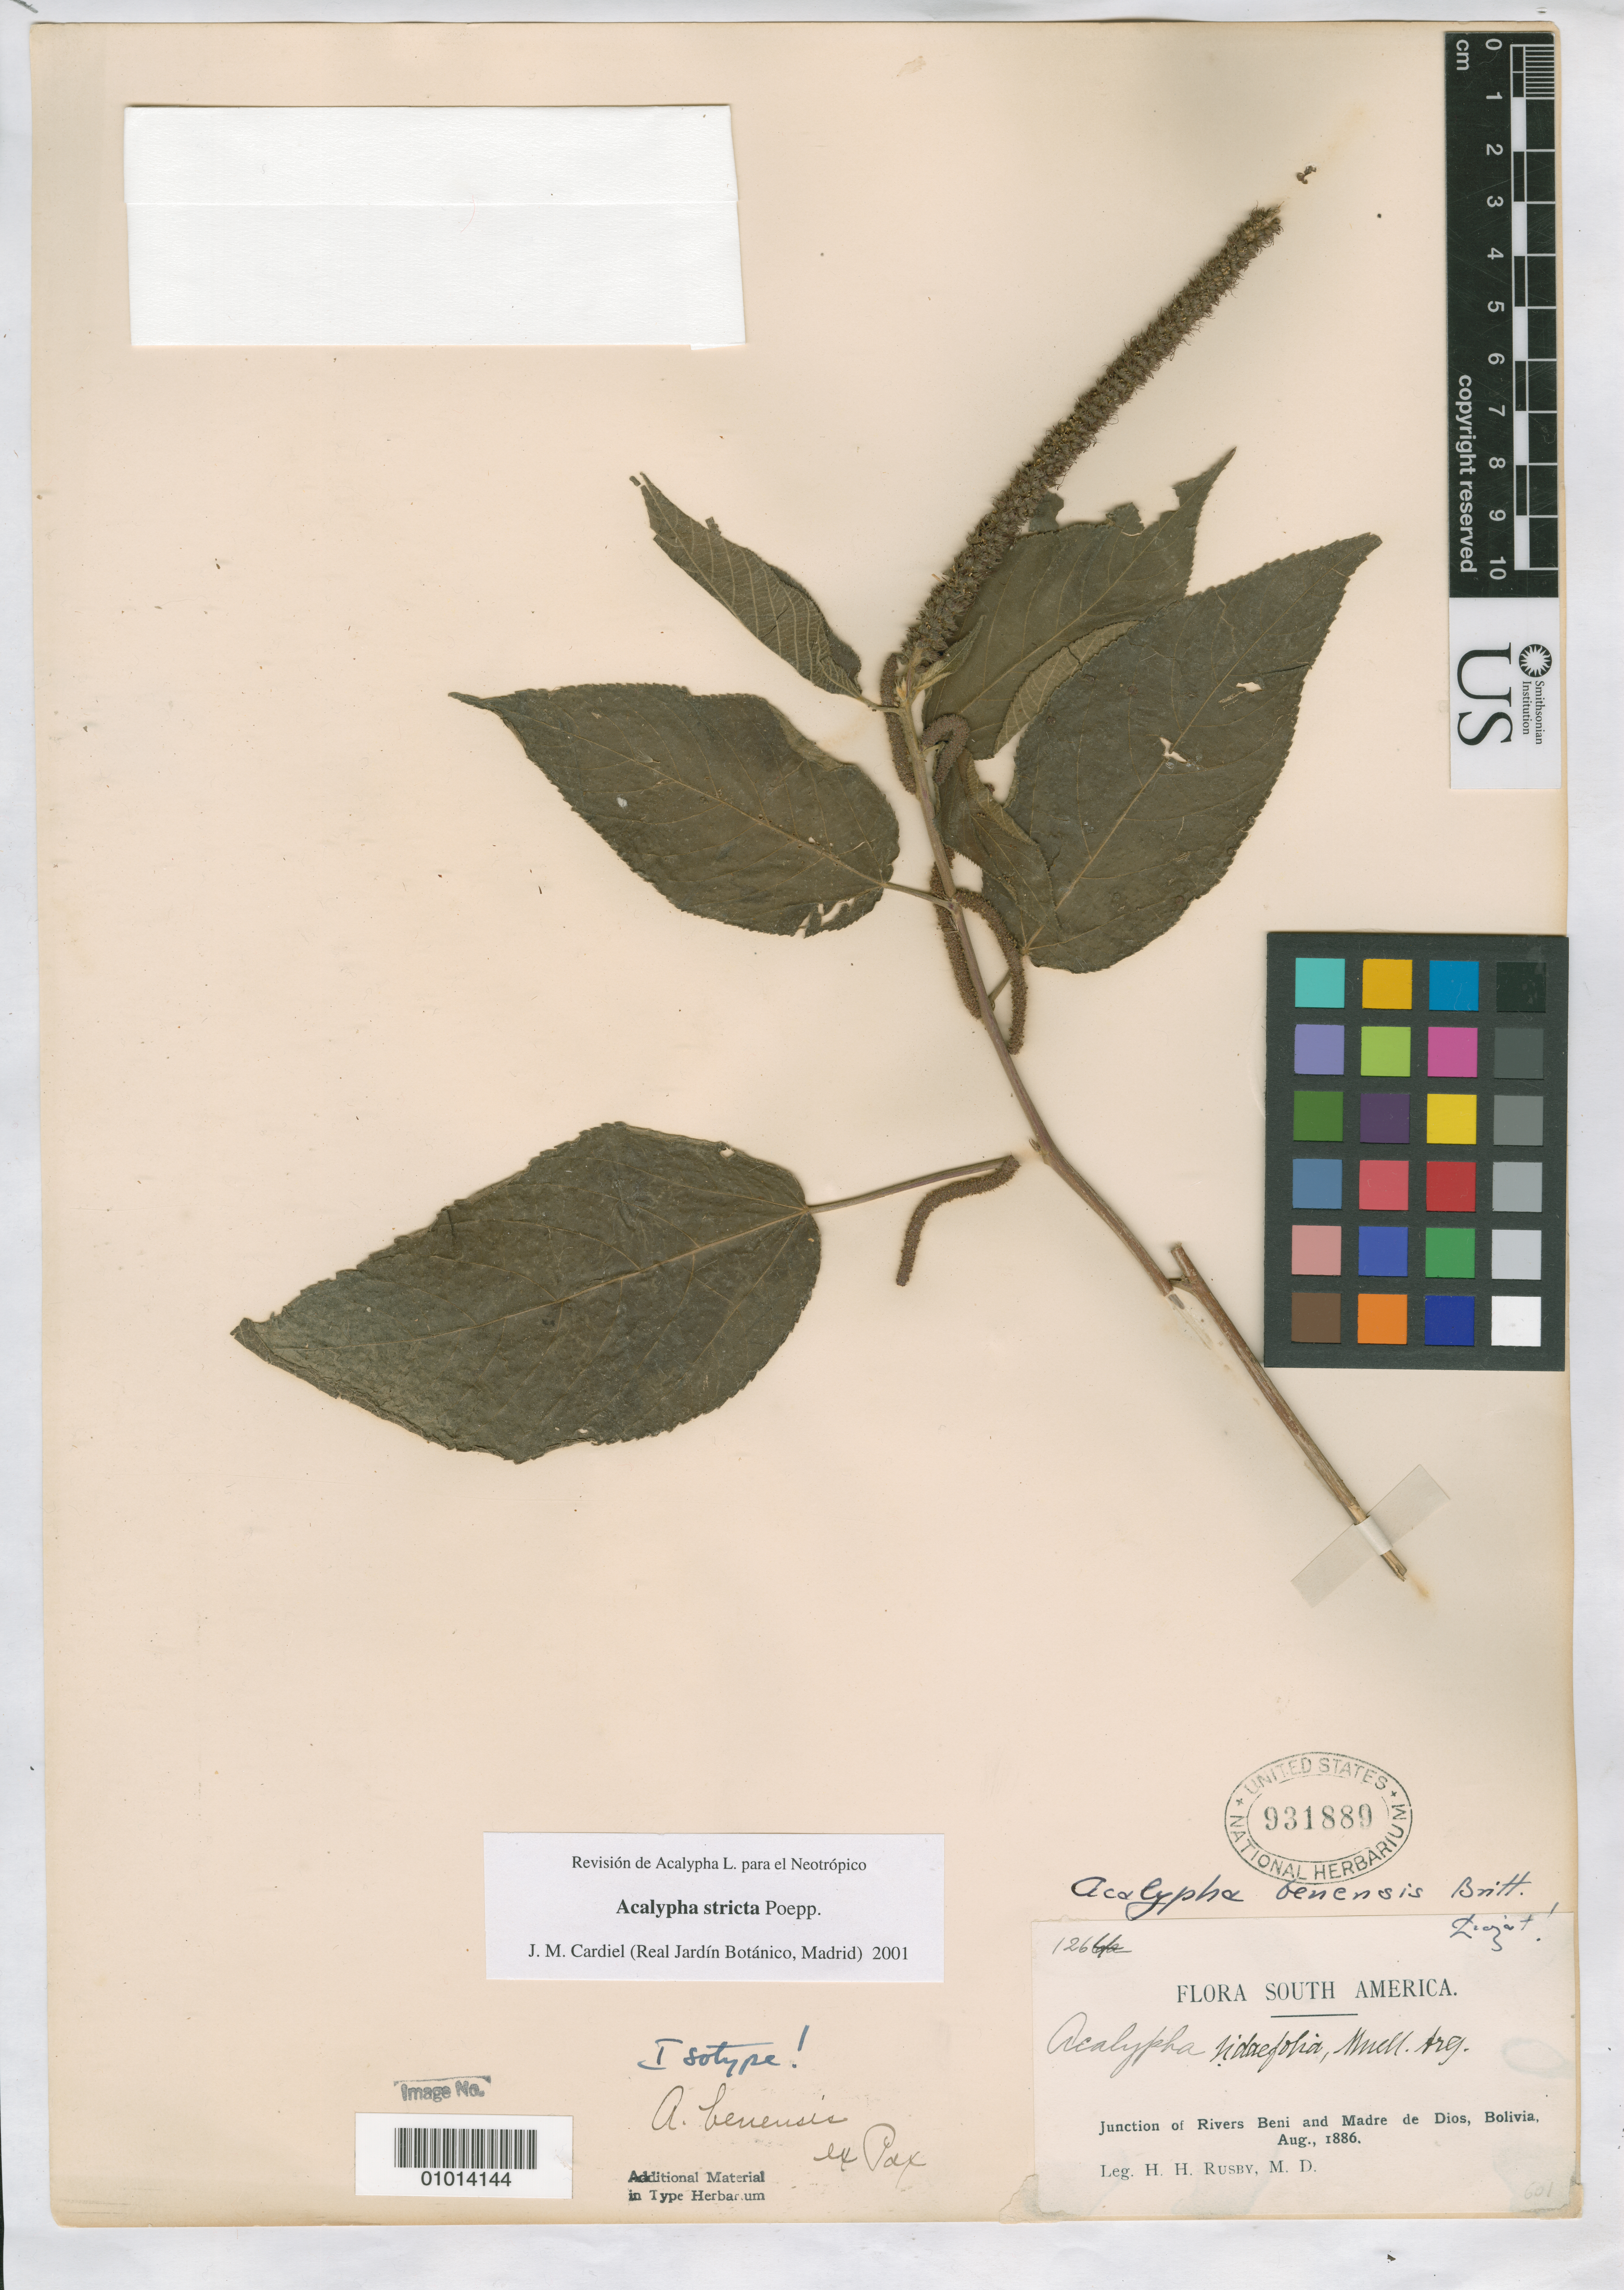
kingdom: Plantae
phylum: Tracheophyta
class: Magnoliopsida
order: Malpighiales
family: Euphorbiaceae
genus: Acalypha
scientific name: Acalypha benensis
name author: Britton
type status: Isotype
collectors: H. H. Rusby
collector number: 1264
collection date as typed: Aug 1886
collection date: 1886-08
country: Bolivia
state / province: Beni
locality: Junction of Rivers Beni and Madre de Dios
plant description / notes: Specimen ex John Donnell Smith herbarium.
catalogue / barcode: US 931889